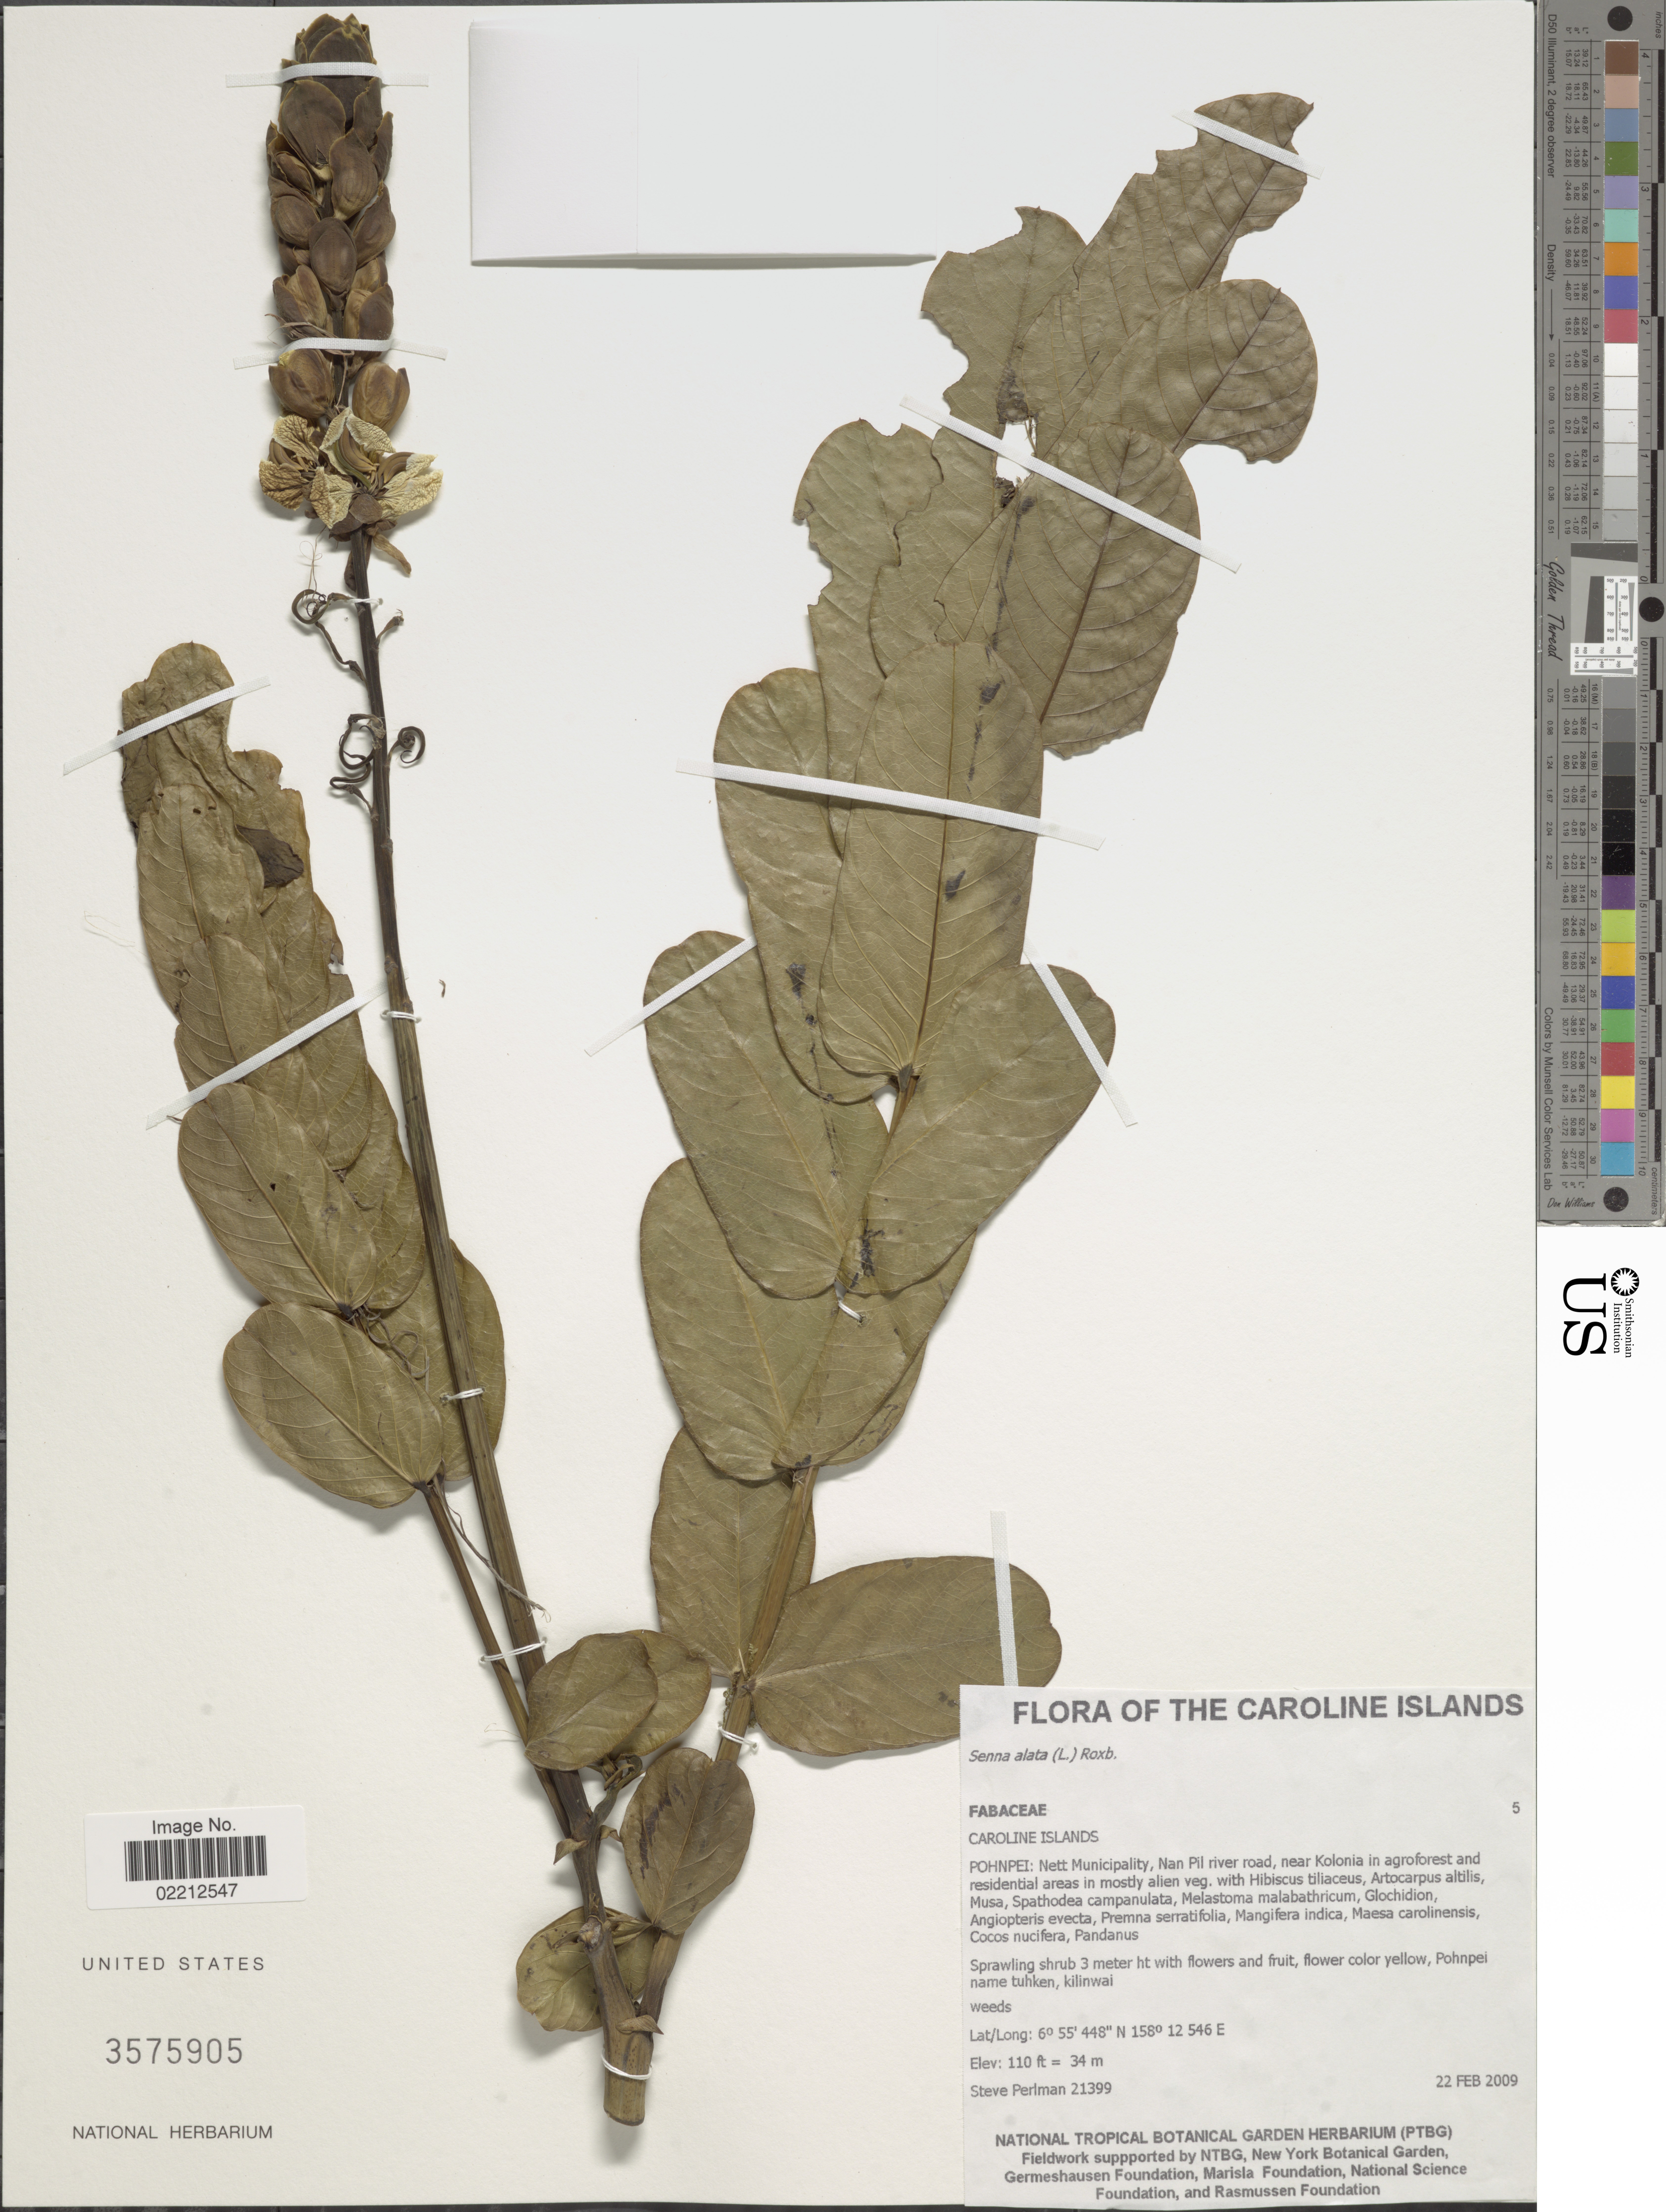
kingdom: Plantae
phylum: Tracheophyta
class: Magnoliopsida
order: Fabales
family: Fabaceae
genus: Senna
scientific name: Senna alata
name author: (L.) Roxb.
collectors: S. Perlman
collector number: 21399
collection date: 2009-02-22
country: Micronesia, Federated States of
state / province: Pohnpei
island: Pohnpei [Ponape]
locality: Caroline Islands, Nett Municipality, Nan Pil river road, near Kolonia in agroforest and residential areas in mostly alien veg.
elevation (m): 34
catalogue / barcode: US 3575905